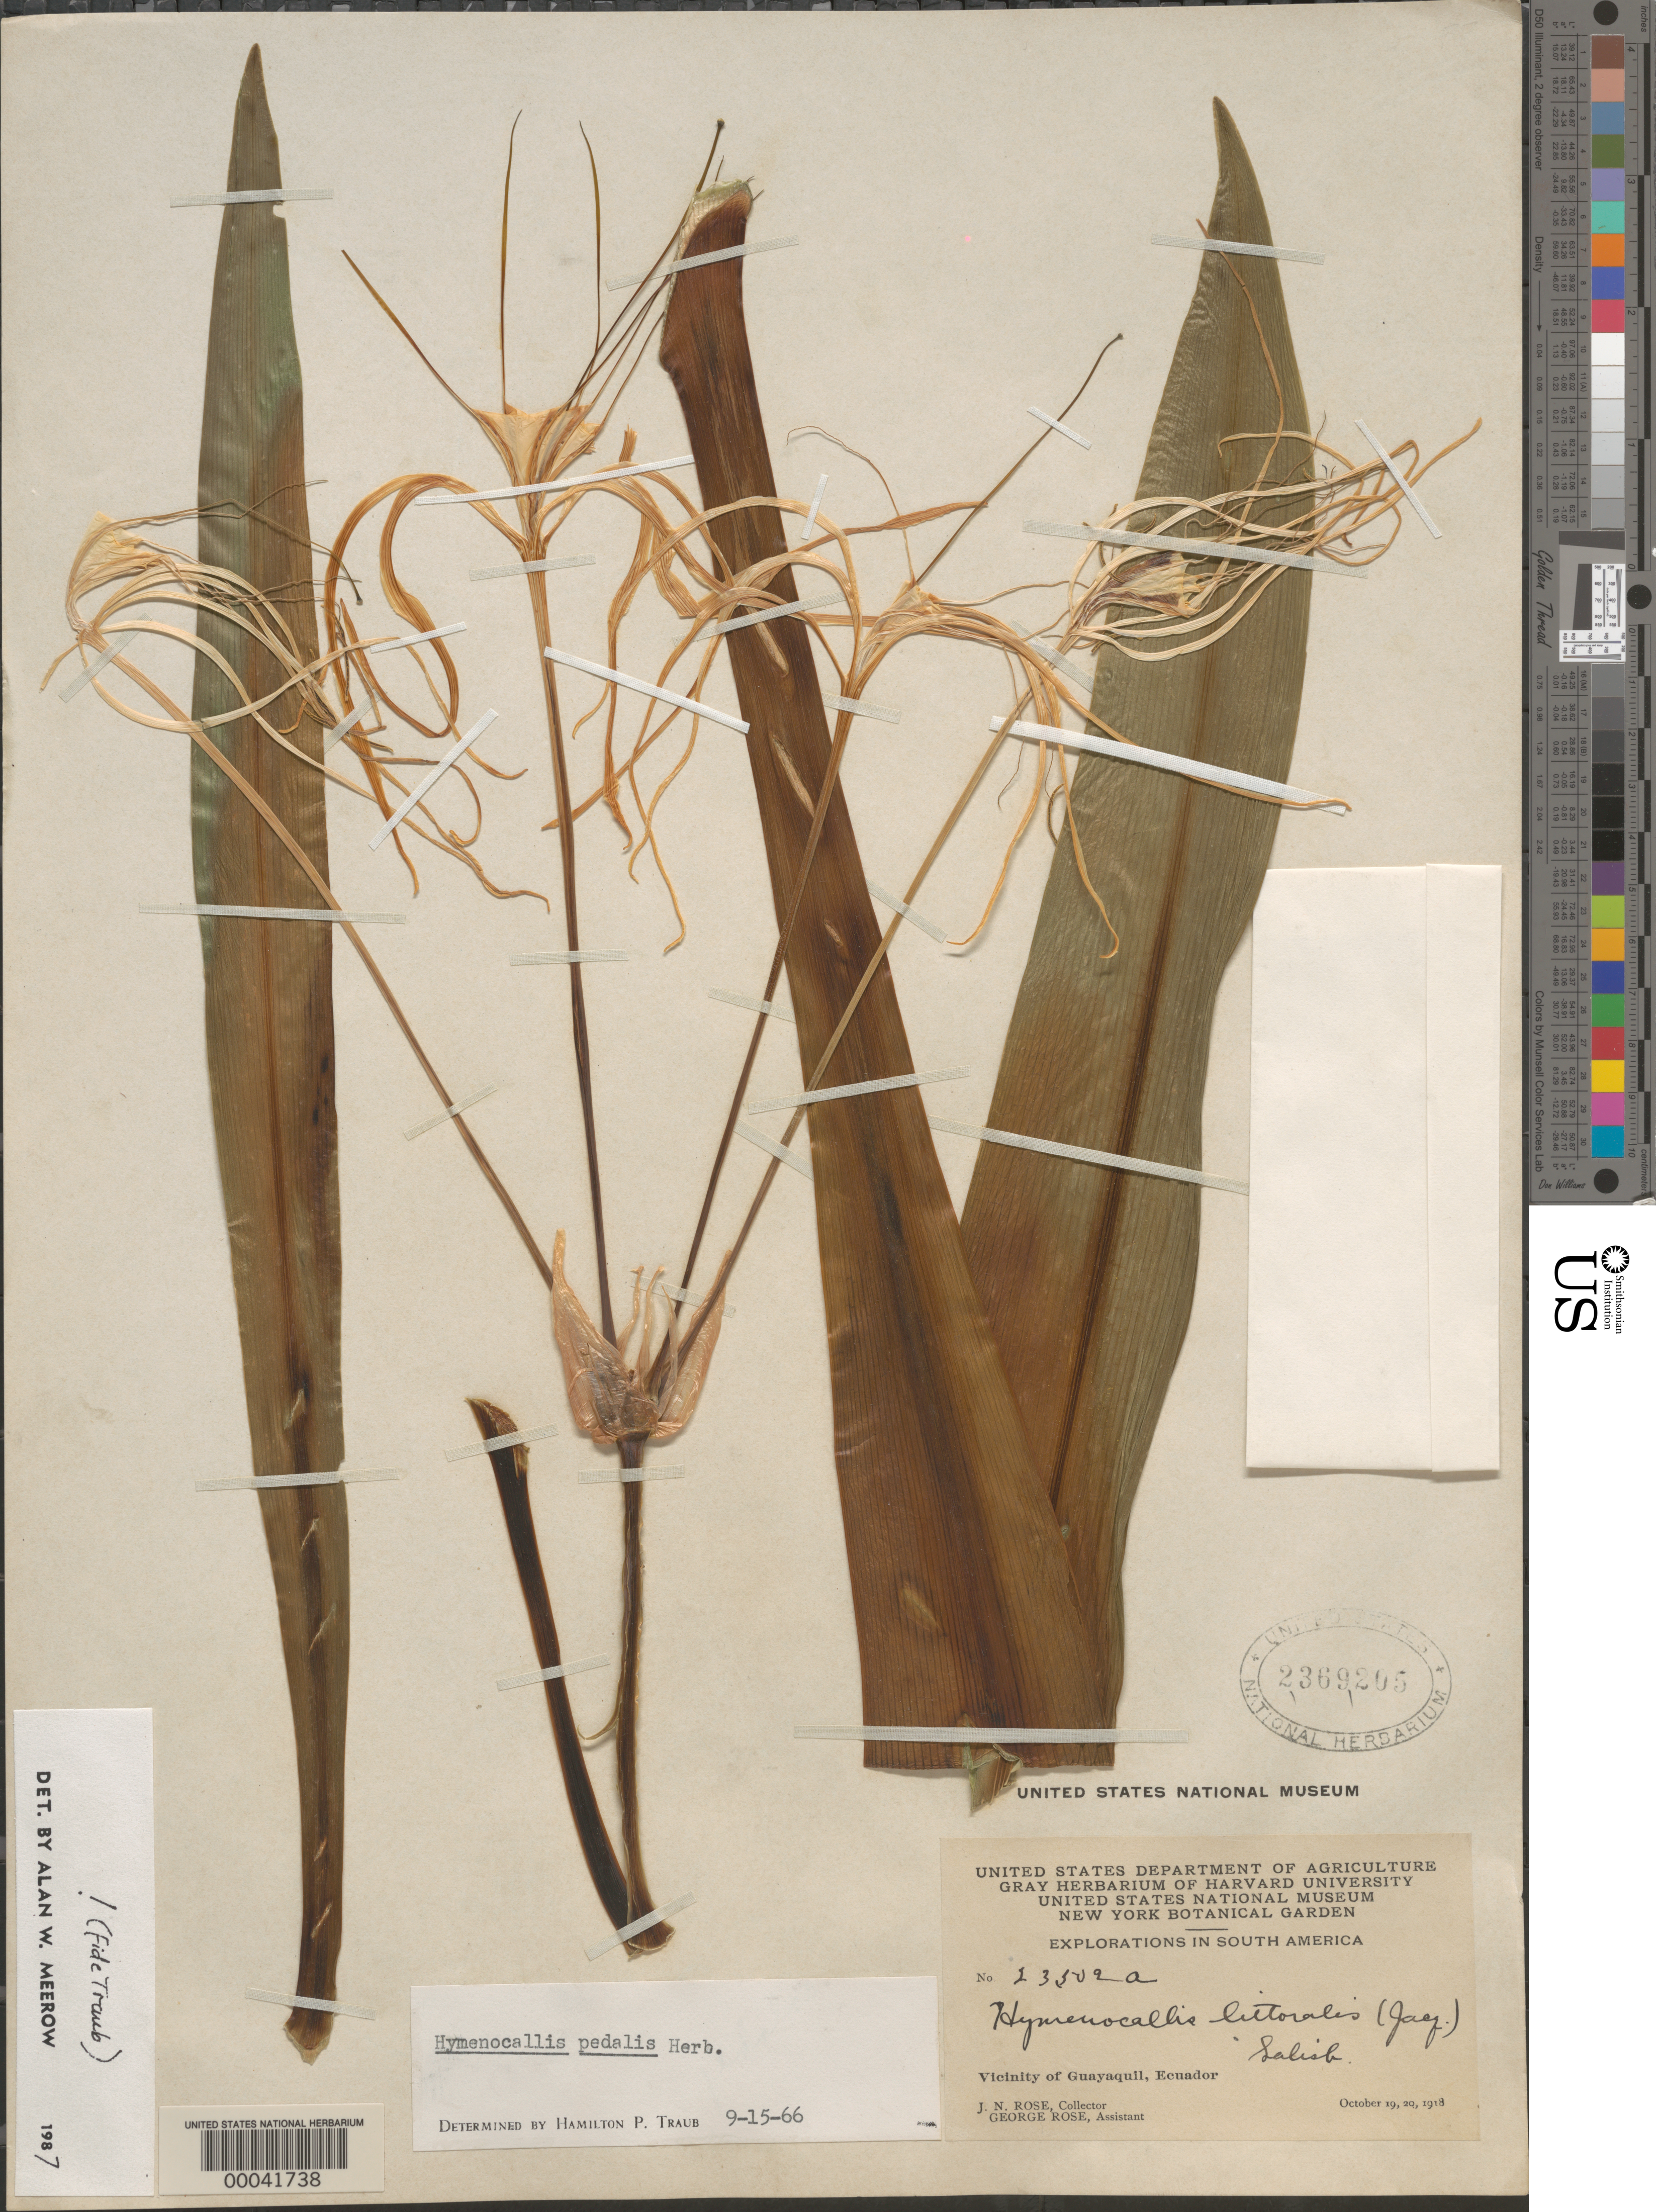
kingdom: Plantae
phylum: Tracheophyta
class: Liliopsida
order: Asparagales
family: Amaryllidaceae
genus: Hymenocallis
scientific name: Hymenocallis pedalis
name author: Herb.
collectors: W. Seifriz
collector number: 242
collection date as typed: Jul 1932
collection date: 1932-07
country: Colombia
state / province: Magdalena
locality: Dibulla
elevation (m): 0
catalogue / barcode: US 1572445